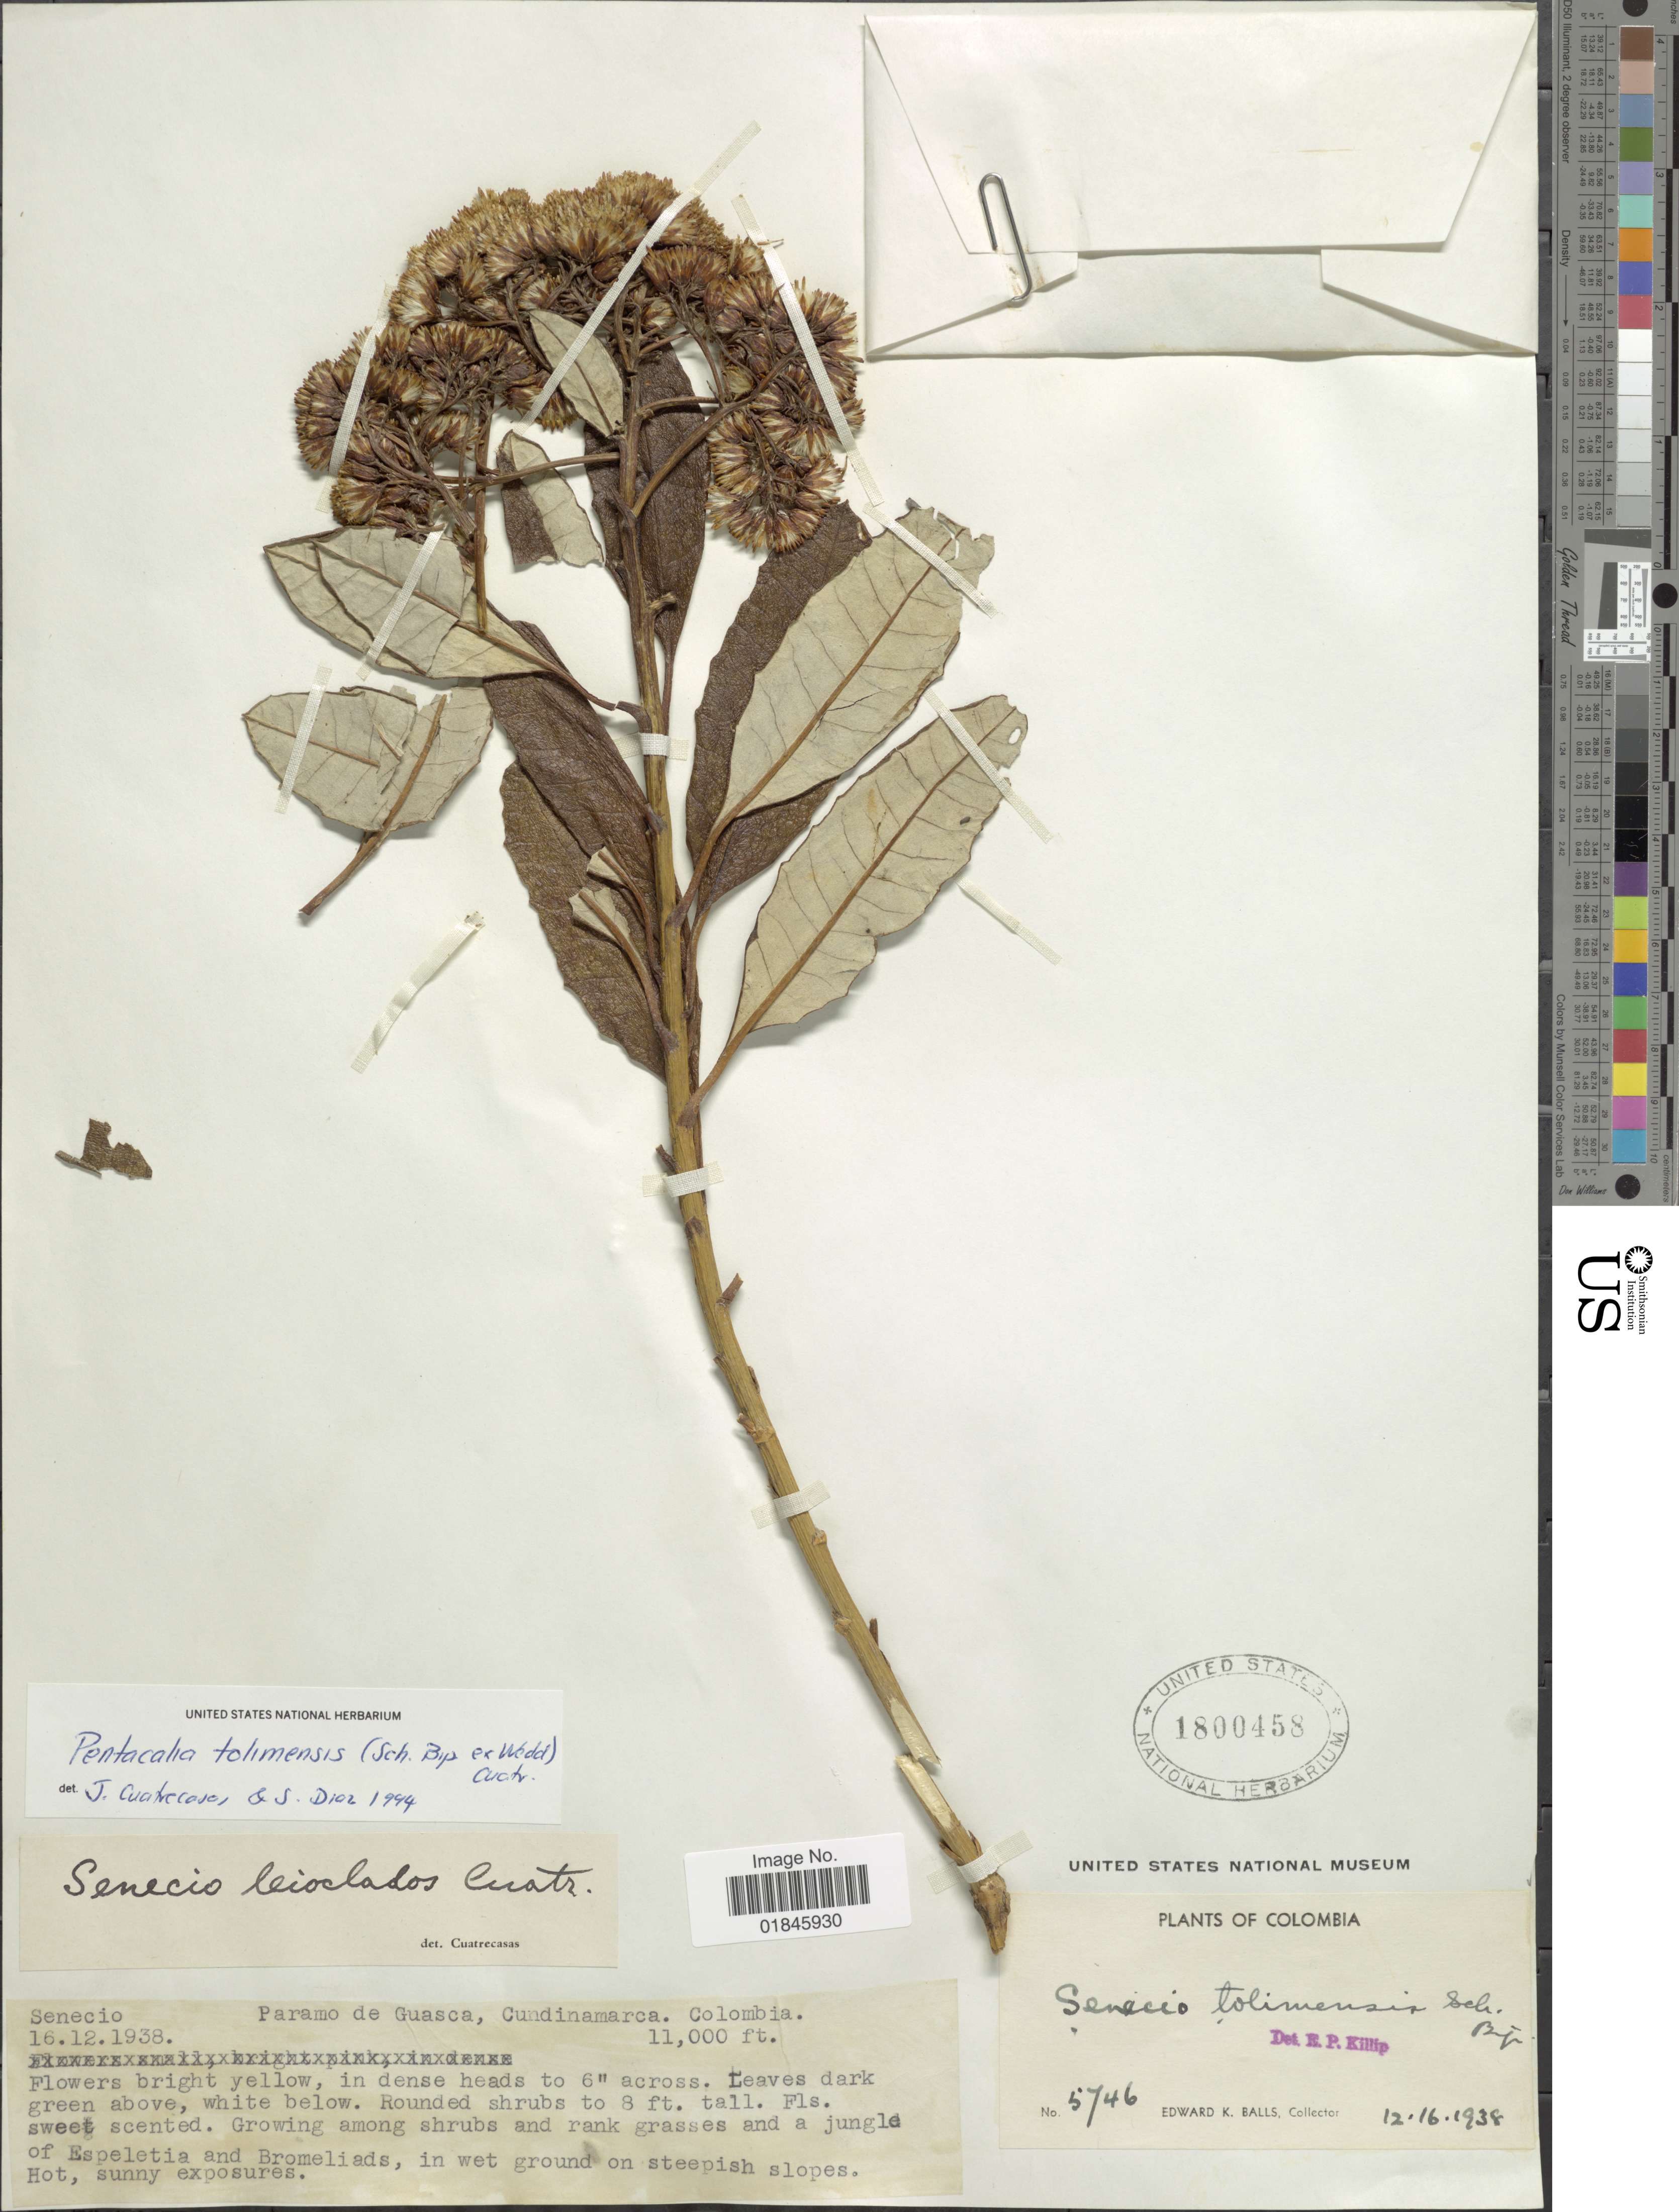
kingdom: Plantae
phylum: Tracheophyta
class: Magnoliopsida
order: Asterales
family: Asteraceae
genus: Pentacalia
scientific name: Pentacalia tolimensis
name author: (Sch. Bip. ex Wedd.) Cuatrec.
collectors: E. K. Balls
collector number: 5746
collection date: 1938-12-16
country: Colombia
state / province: Cundinamarca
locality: Paramo de Guasca, Cundinamarca, Colombia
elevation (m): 3353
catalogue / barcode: US 1800458